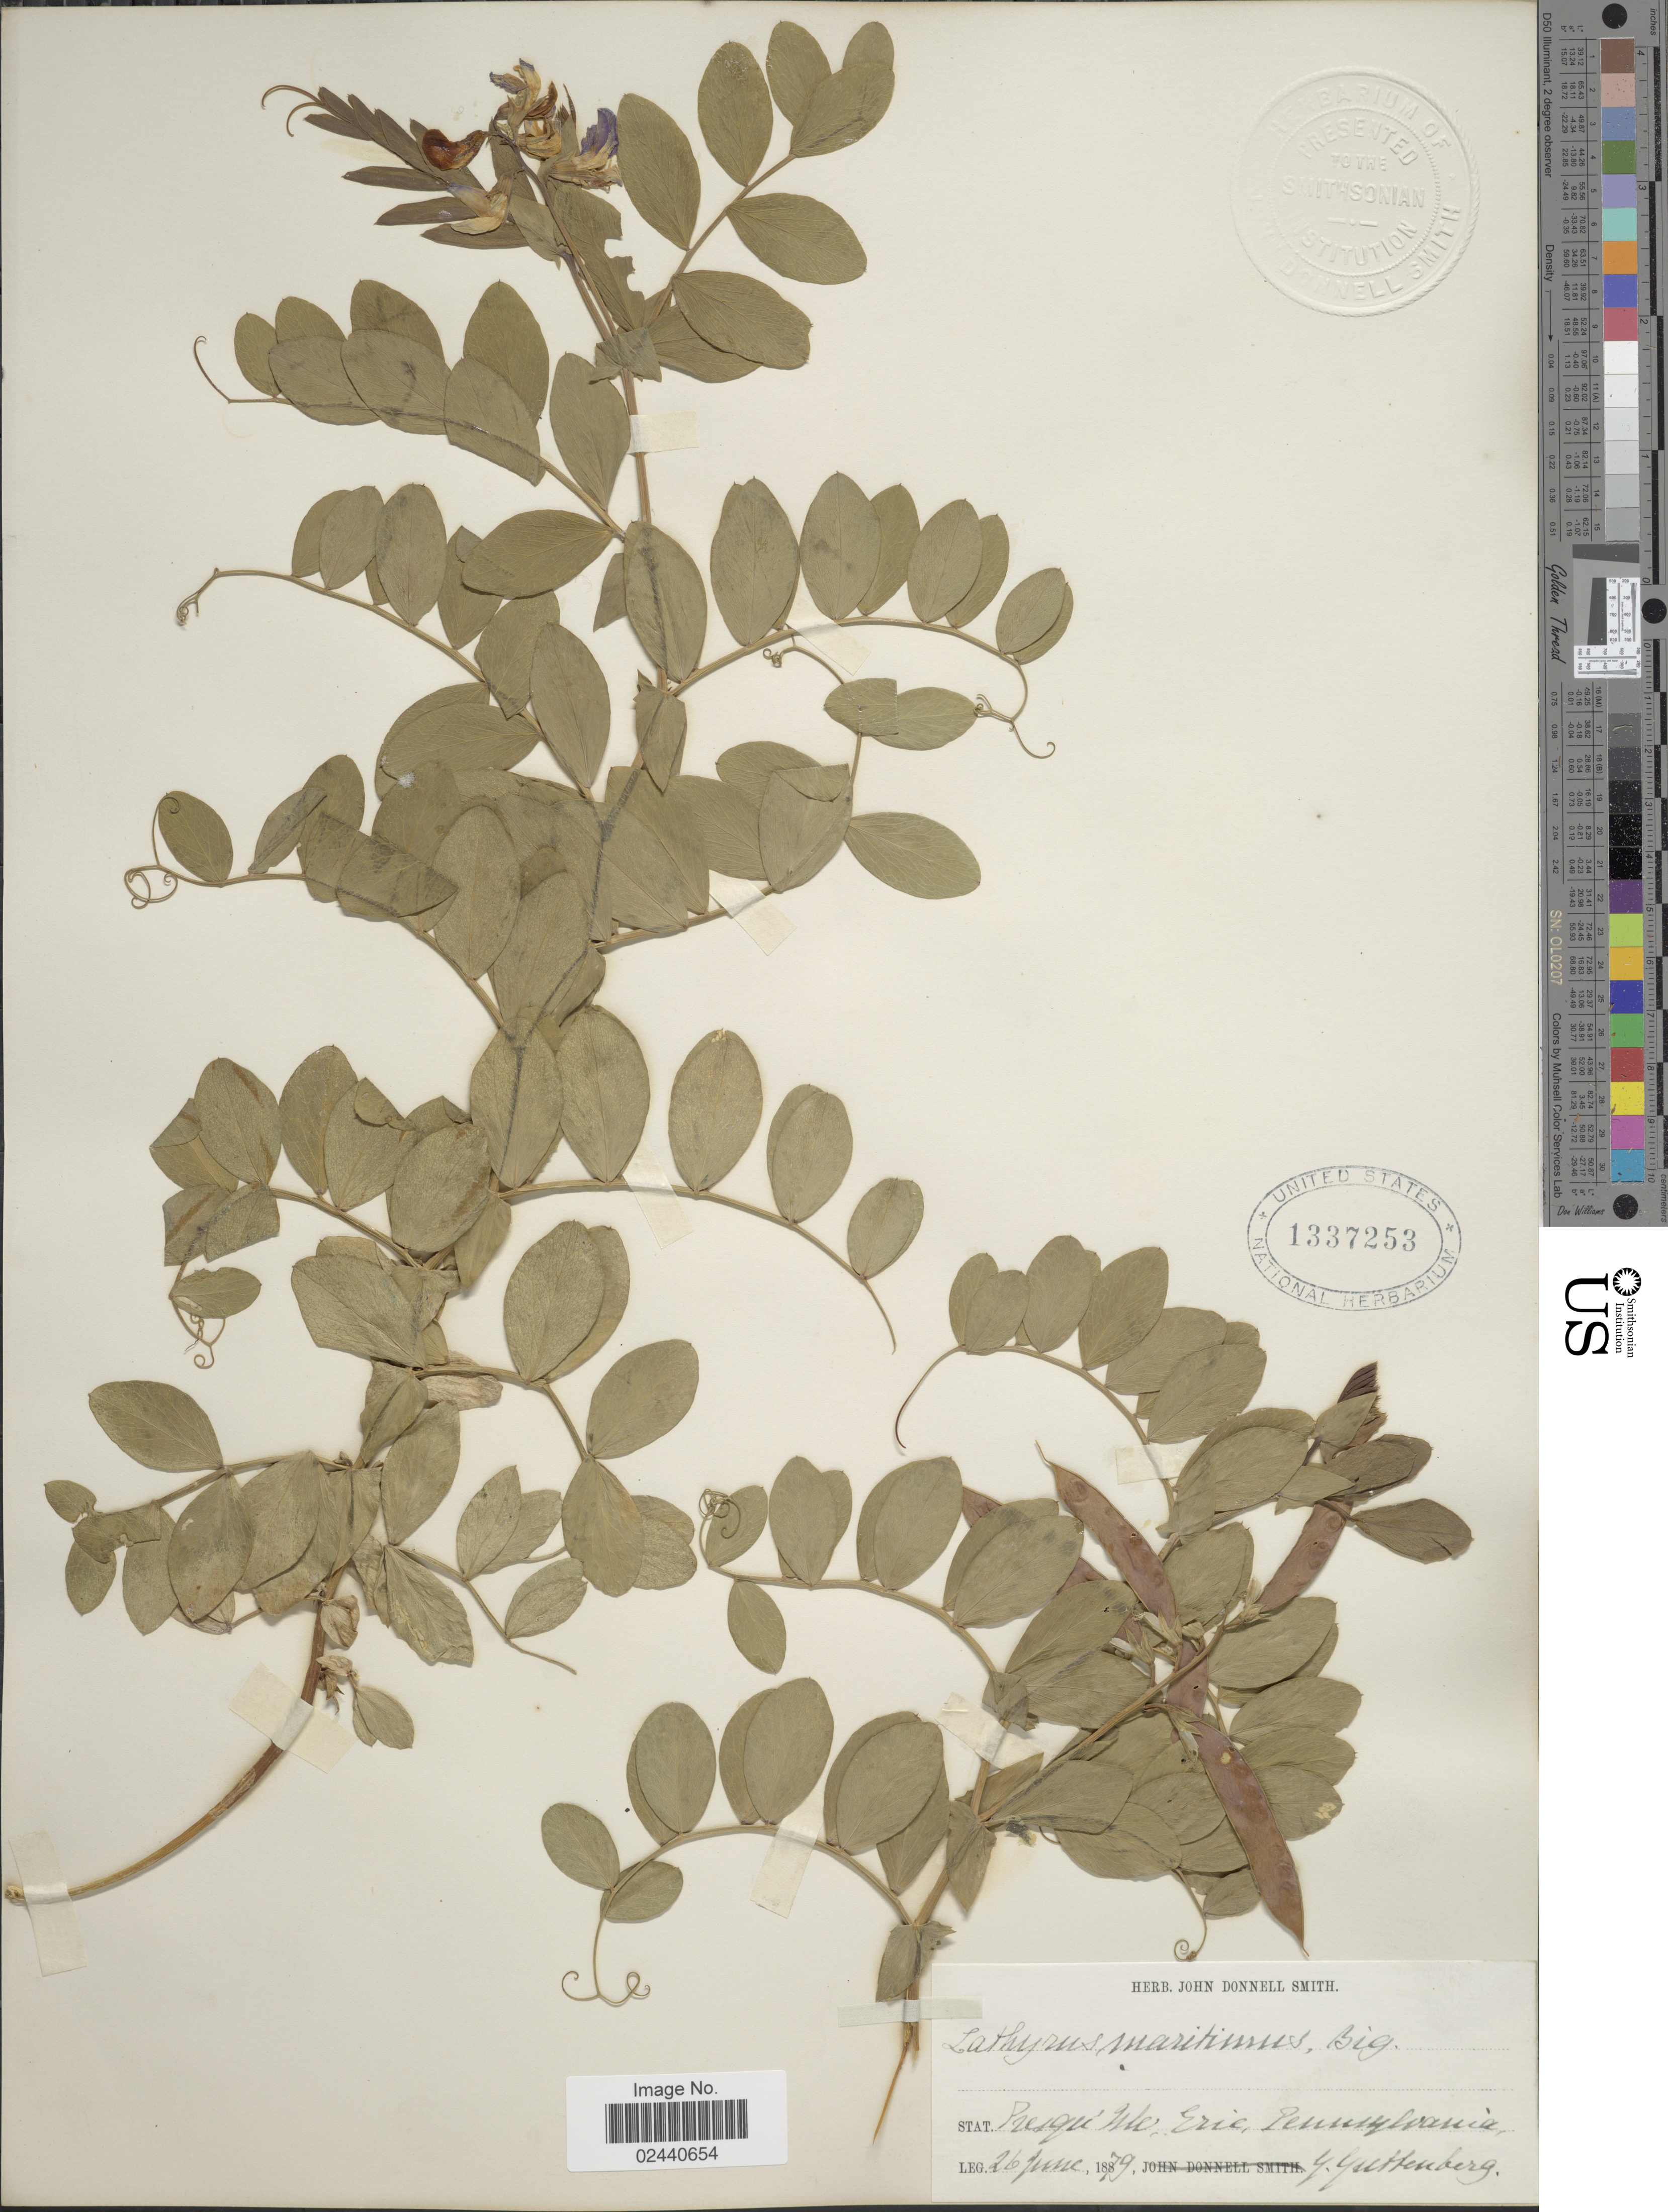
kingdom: Plantae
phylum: Tracheophyta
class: Magnoliopsida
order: Fabales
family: Fabaceae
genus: Lathyrus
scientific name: Lathyrus japonicus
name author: Willd.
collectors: G. Guttenberg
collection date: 1879-06-26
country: United States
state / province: Pennsylvania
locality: Presque Isle, Erie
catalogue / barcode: US 1337253